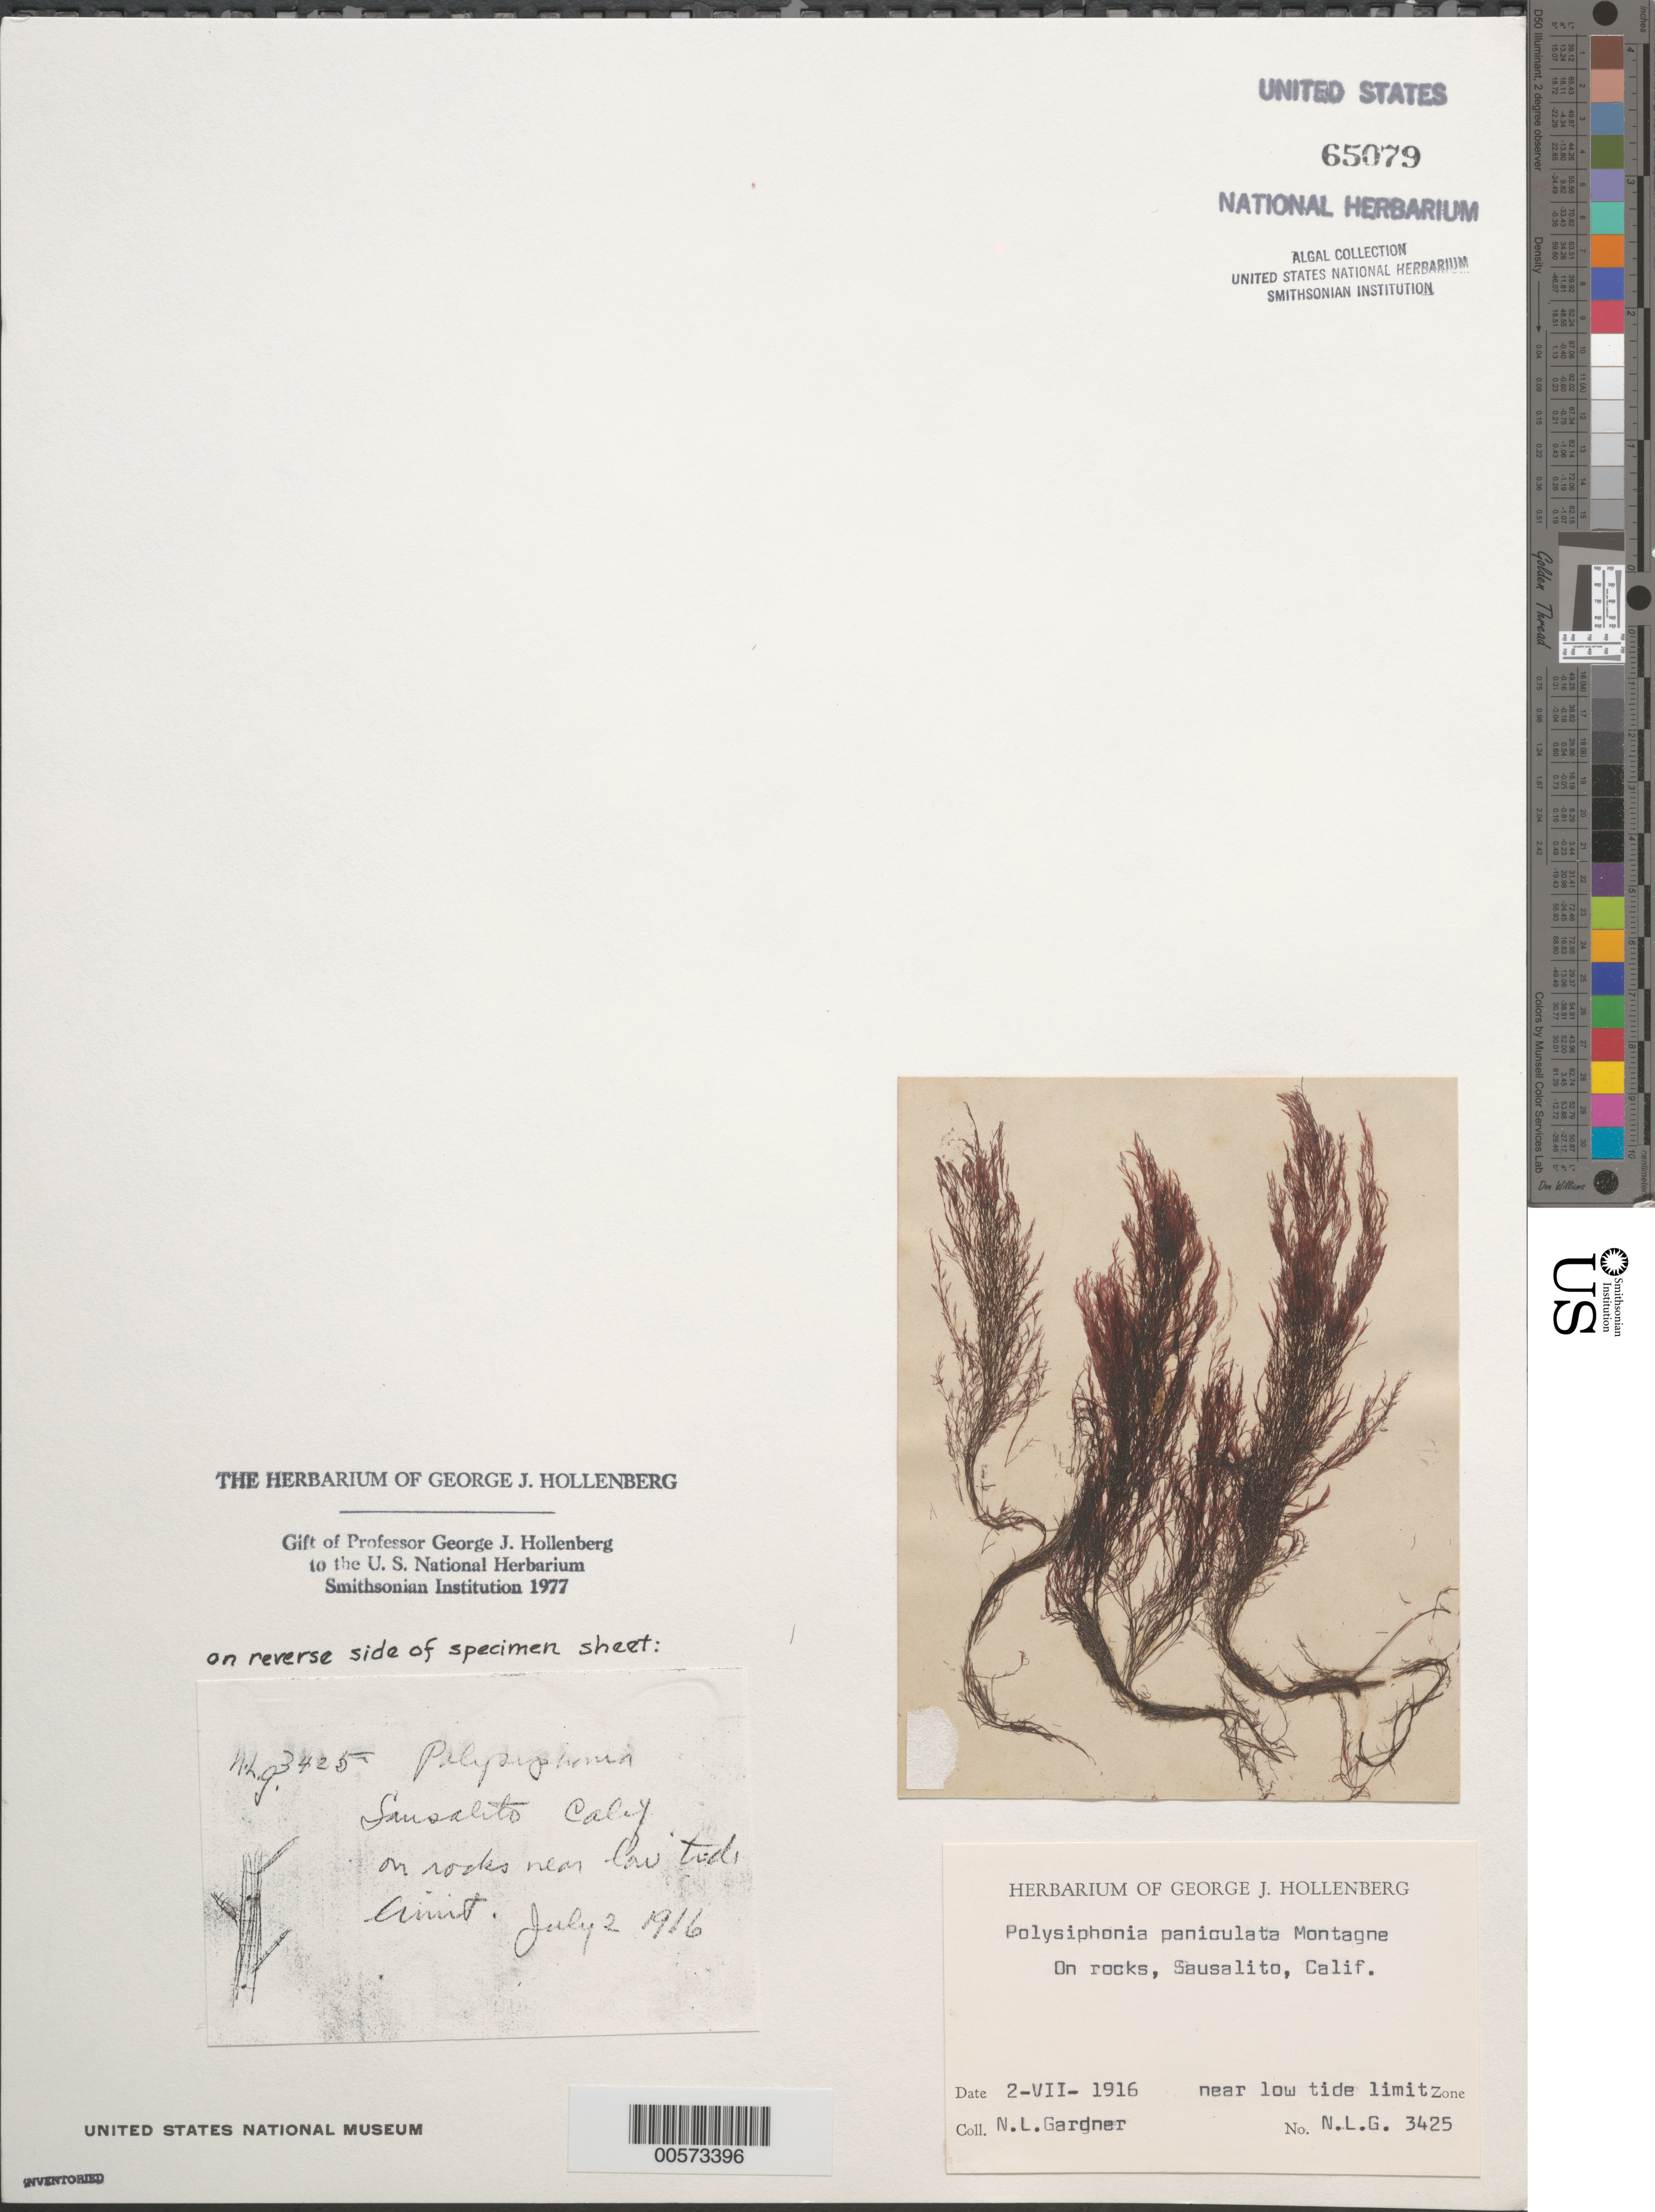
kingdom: Plantae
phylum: Rhodophyta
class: Florideophyceae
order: Ceramiales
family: Rhodomelaceae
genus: Eutrichosiphonia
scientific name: Eutrichosiphonia paniculata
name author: (Mont.) D.E.Bustamante & T.O. Cho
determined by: Algae name updating Project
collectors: N. Gardner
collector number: NLG 3425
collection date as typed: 02 Jul 1916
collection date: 1916-07-02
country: United States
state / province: California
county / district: Marin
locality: Sausalito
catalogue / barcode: US 65079